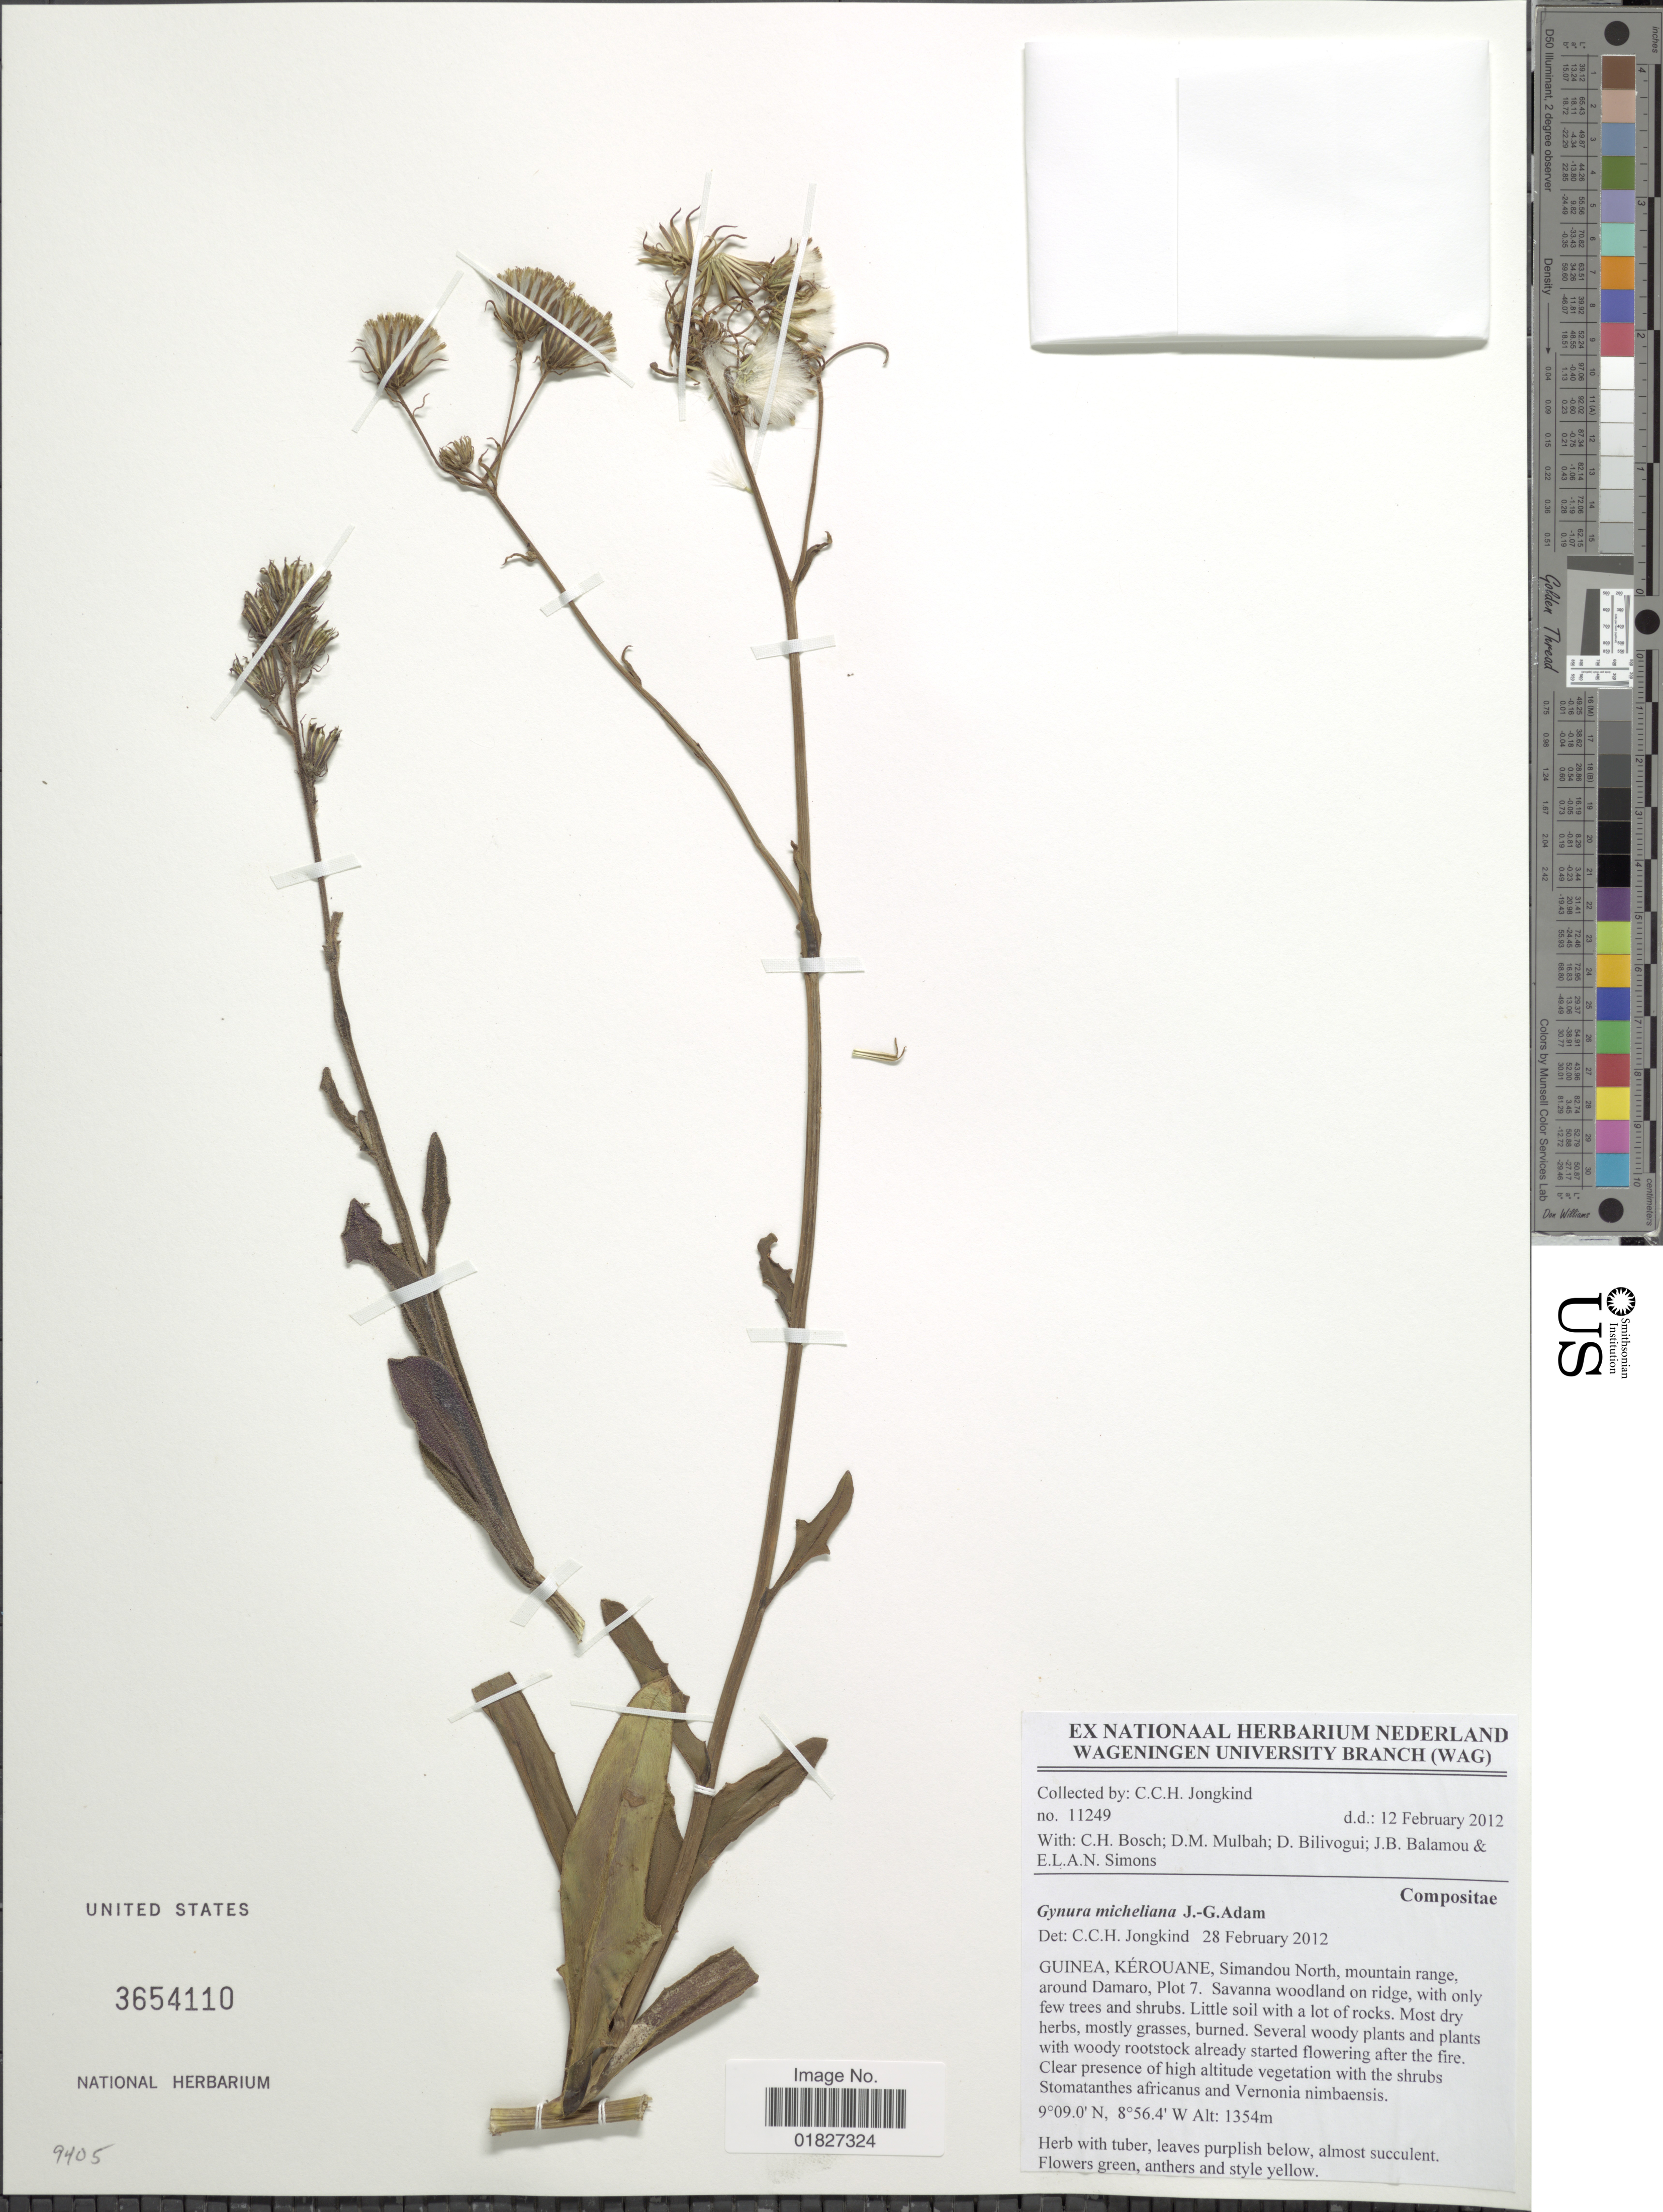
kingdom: Plantae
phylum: Tracheophyta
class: Magnoliopsida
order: Asterales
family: Asteraceae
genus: Gynura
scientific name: Gynura micheliana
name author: Adam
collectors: C. C. Jongkind, C. Bosch, D. M. Mulbah, D. Bilivogui & et al.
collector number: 11249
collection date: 2012-02-12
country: Guinea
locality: Kerouane, Simandou North, around Damaro, Plot 7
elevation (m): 1354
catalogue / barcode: US 3654110